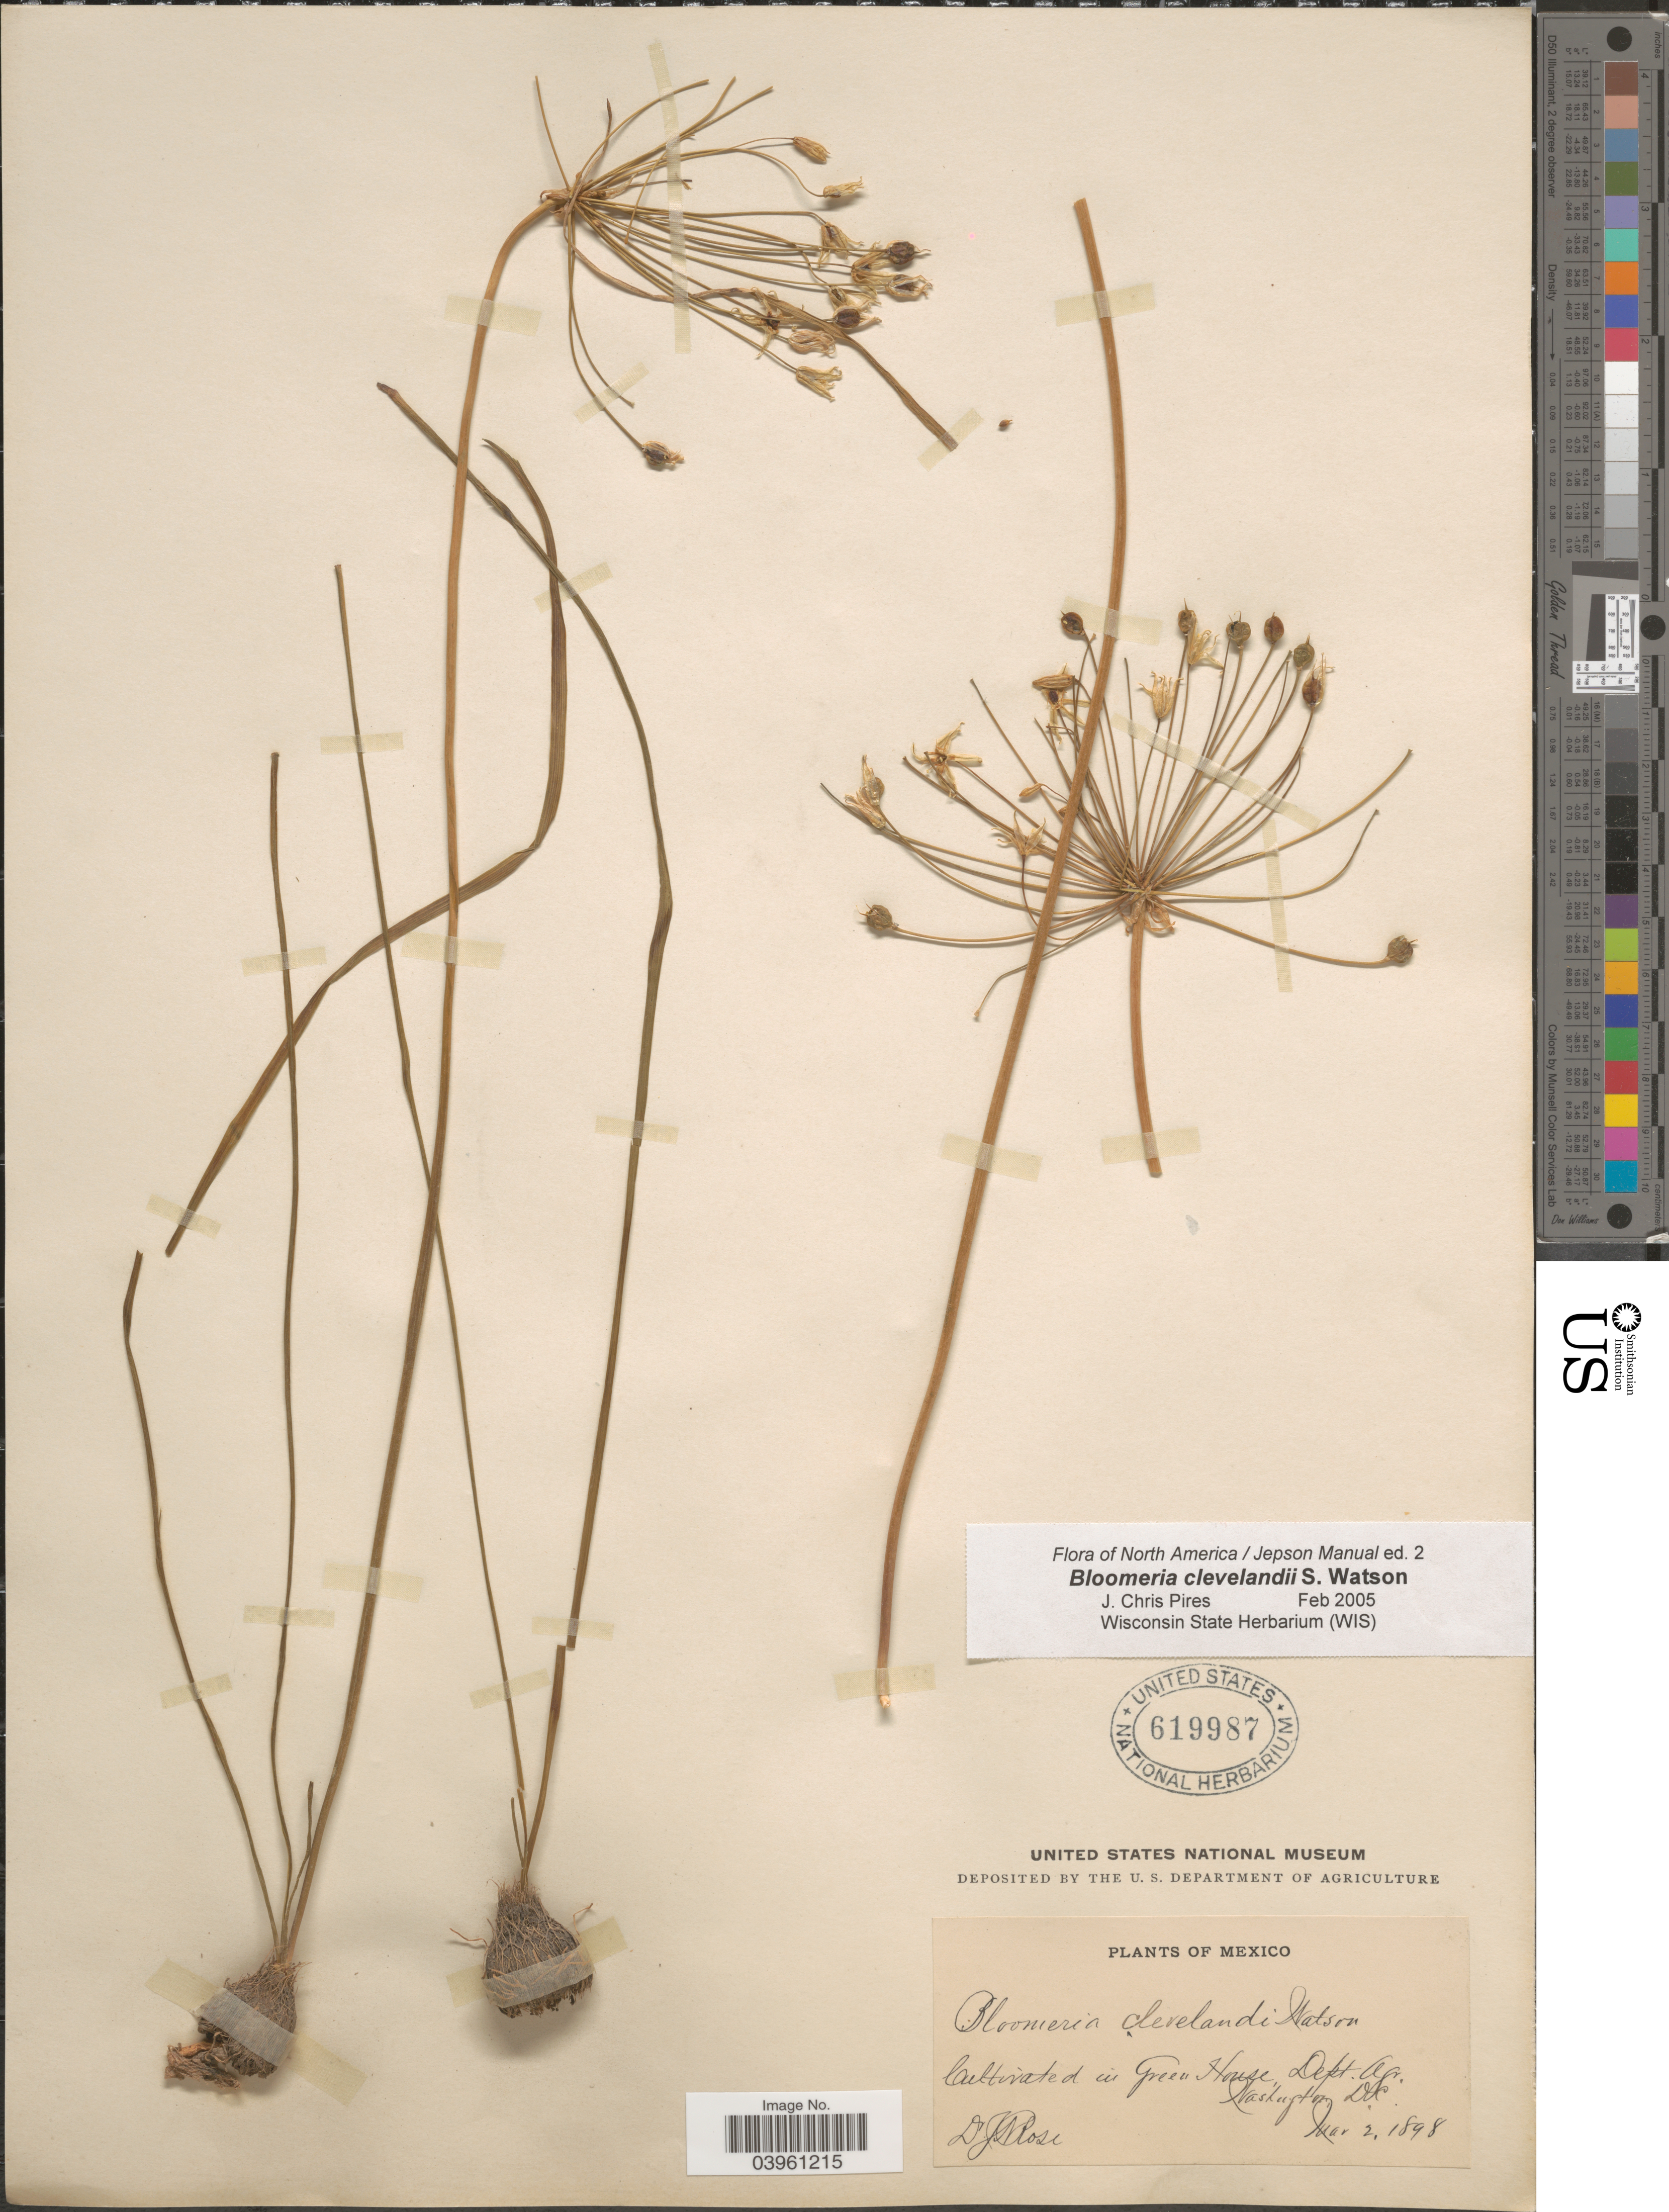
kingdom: Plantae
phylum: Tracheophyta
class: Liliopsida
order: Asparagales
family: Asparagaceae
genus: Bloomeria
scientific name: Bloomeria clevelandii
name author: S. Watson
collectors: J. N. Rose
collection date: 1898-03-02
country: United States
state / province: District of Columbia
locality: In Green House, Dept. Agr. Washington, DC.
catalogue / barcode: US 619987